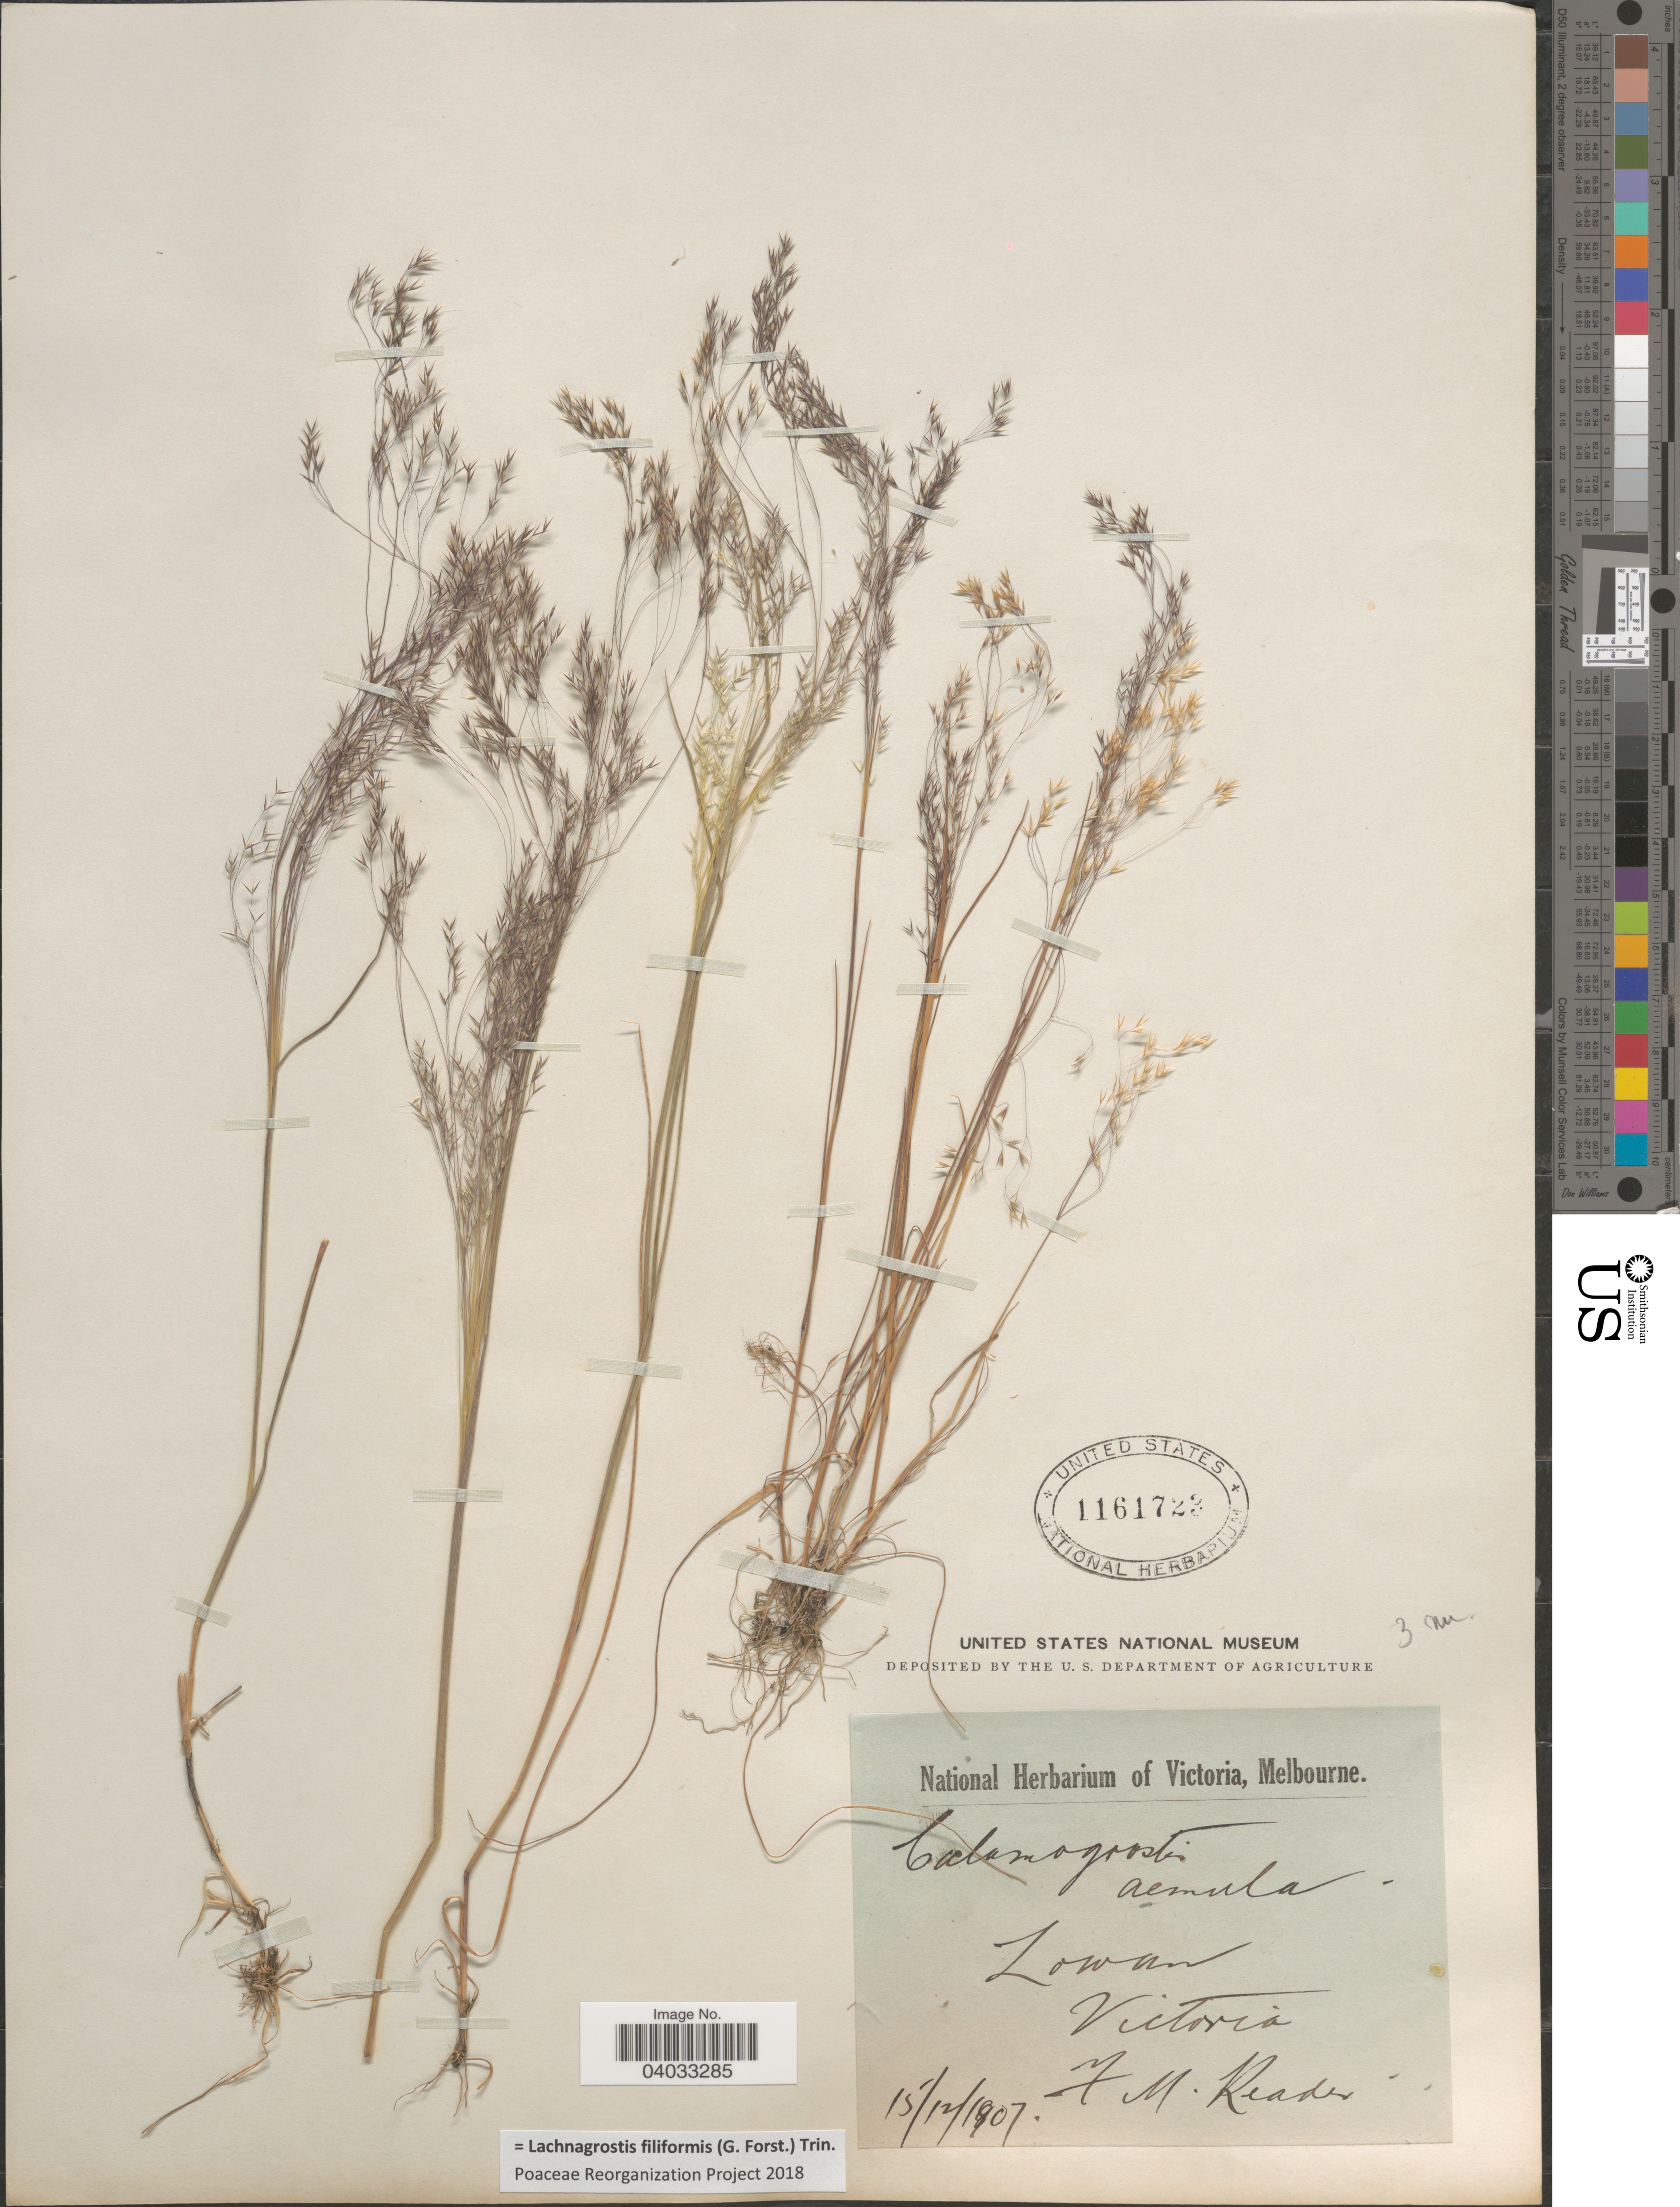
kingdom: Plantae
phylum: Tracheophyta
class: Liliopsida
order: Poales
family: Poaceae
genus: Lachnagrostis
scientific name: Lachnagrostis filiformis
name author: (J.R. Forst.) Trin.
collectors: F. Reader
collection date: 1907-12-15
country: Australia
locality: Lowan. Victoria.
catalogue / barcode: US 1161723